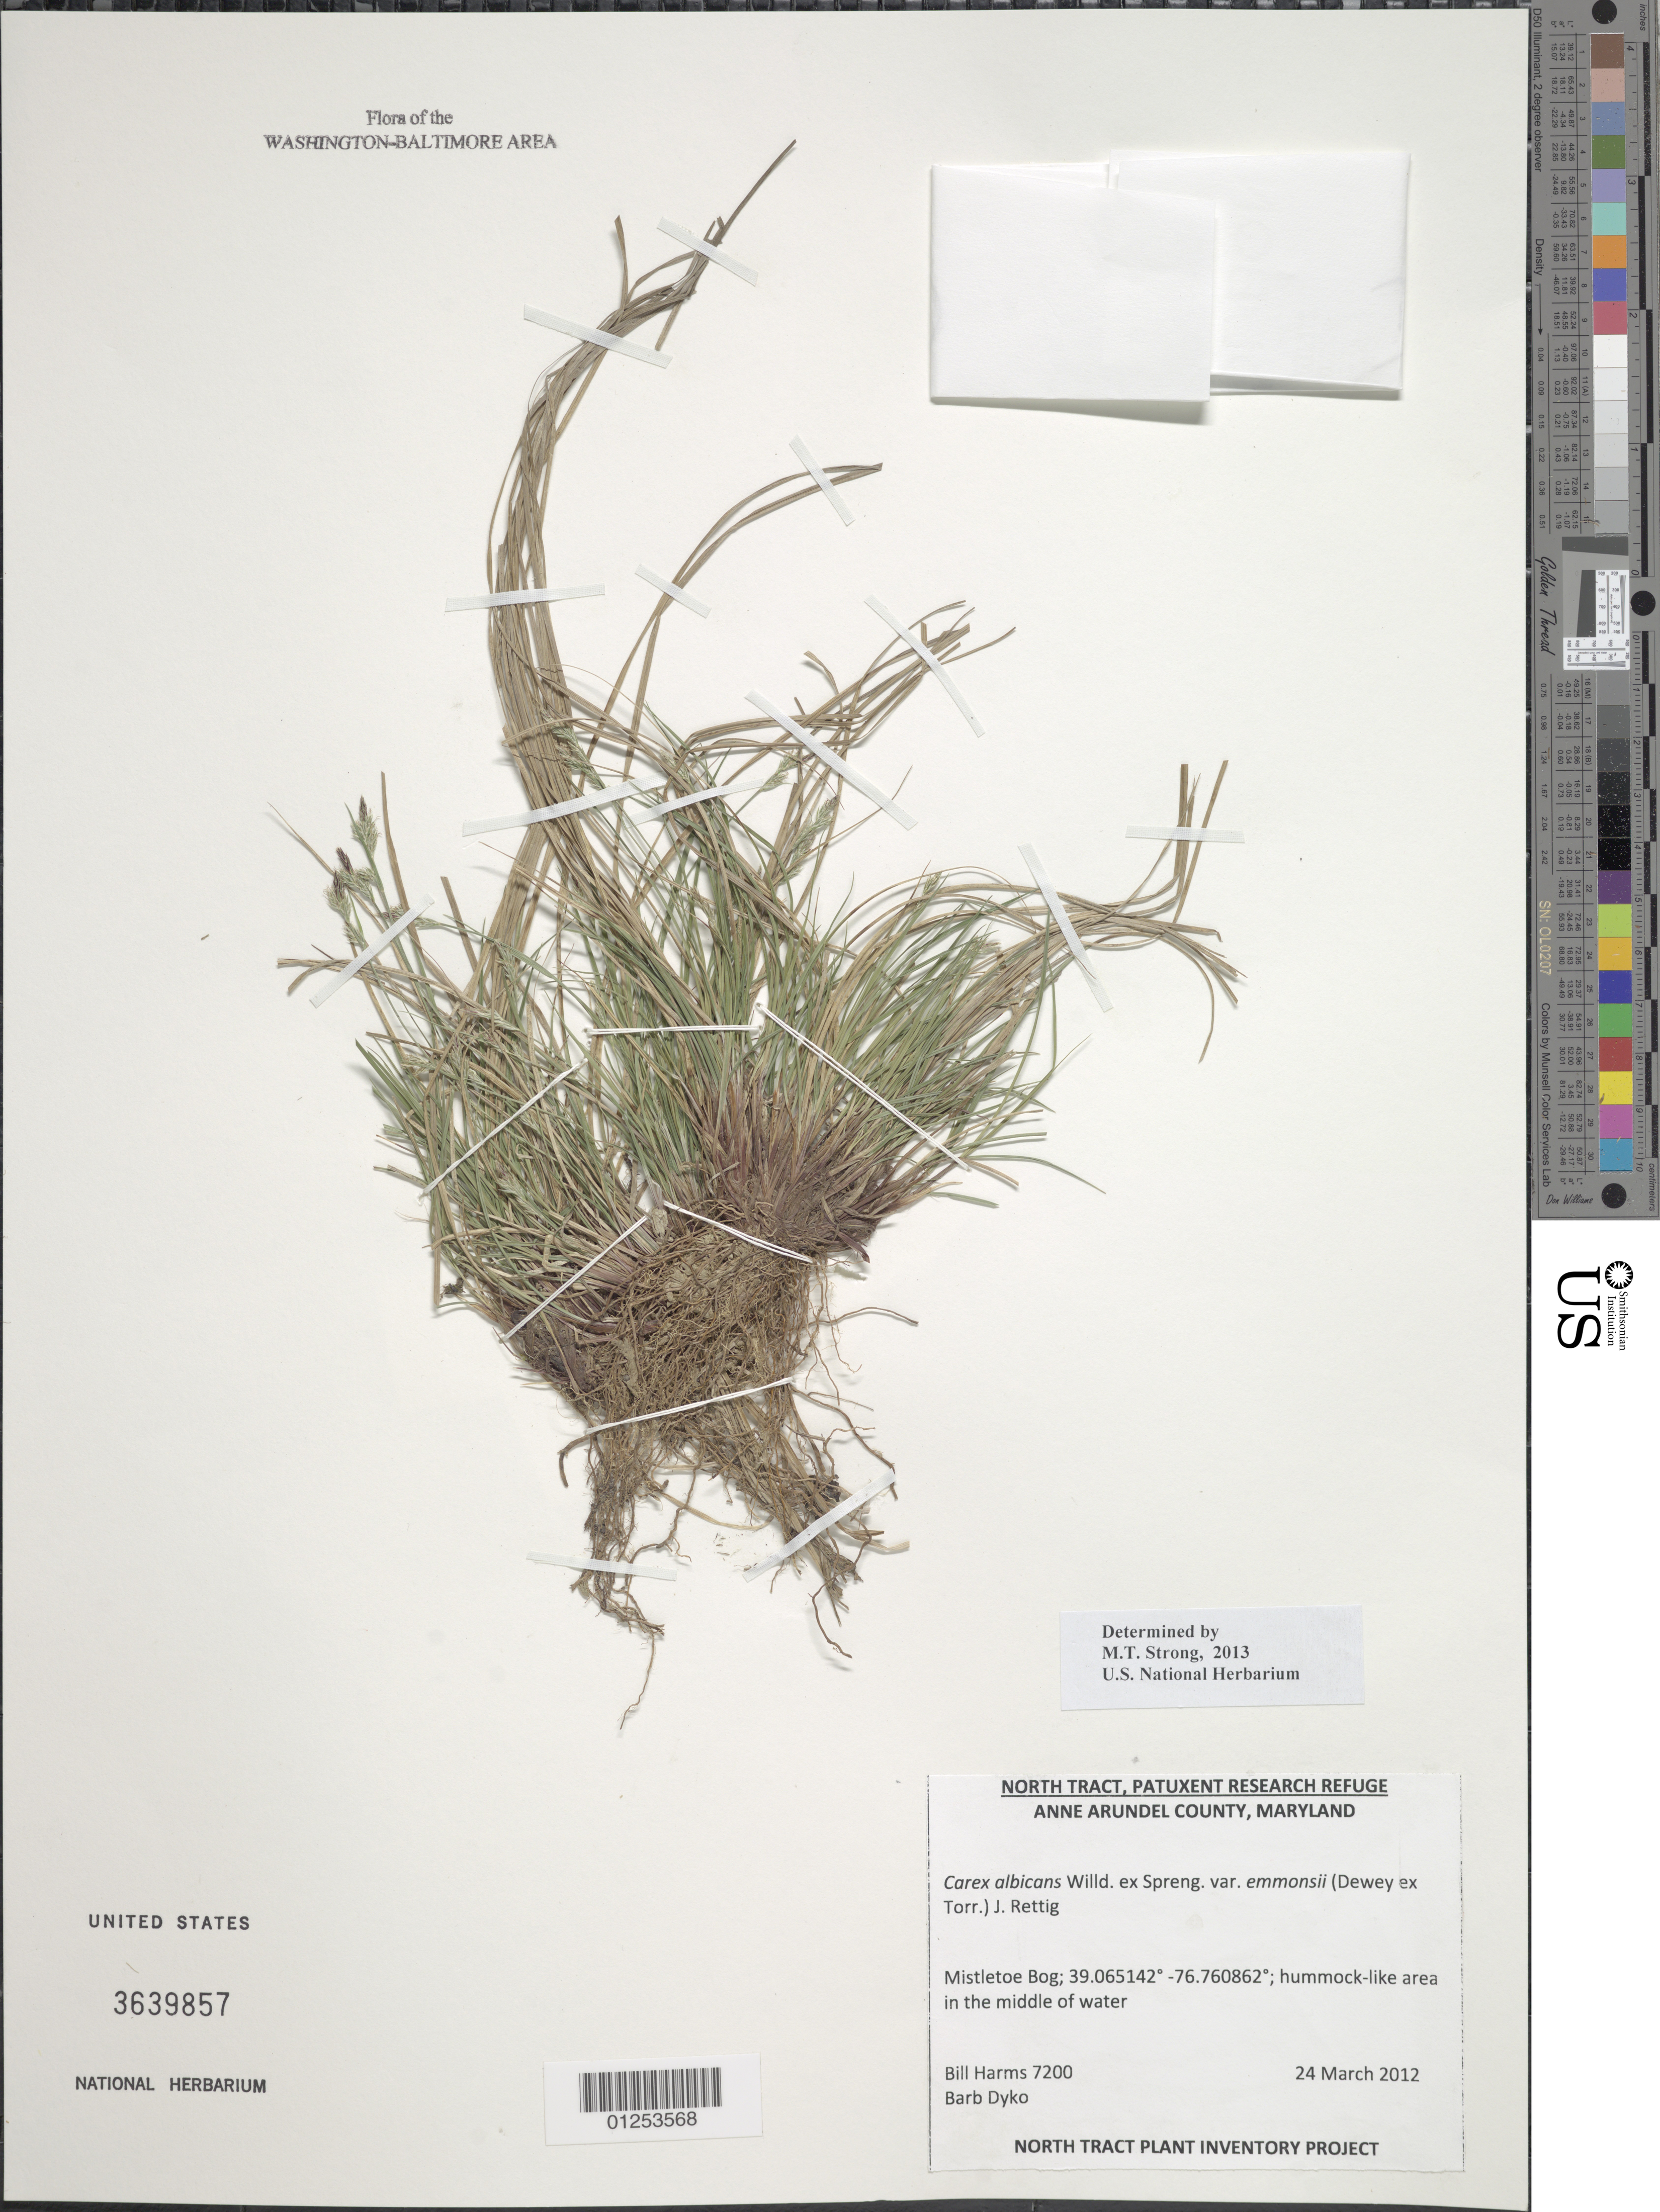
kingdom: Plantae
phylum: Tracheophyta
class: Liliopsida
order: Poales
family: Cyperaceae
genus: Carex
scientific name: Carex albicans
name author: Willd. ex Spreng.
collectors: B. Harms & B. Dyko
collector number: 7200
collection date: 2012-03-24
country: United States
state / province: Maryland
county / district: Anne Arundel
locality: Milestone Bog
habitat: Hummock like area in the middle of water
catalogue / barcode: US 3639857